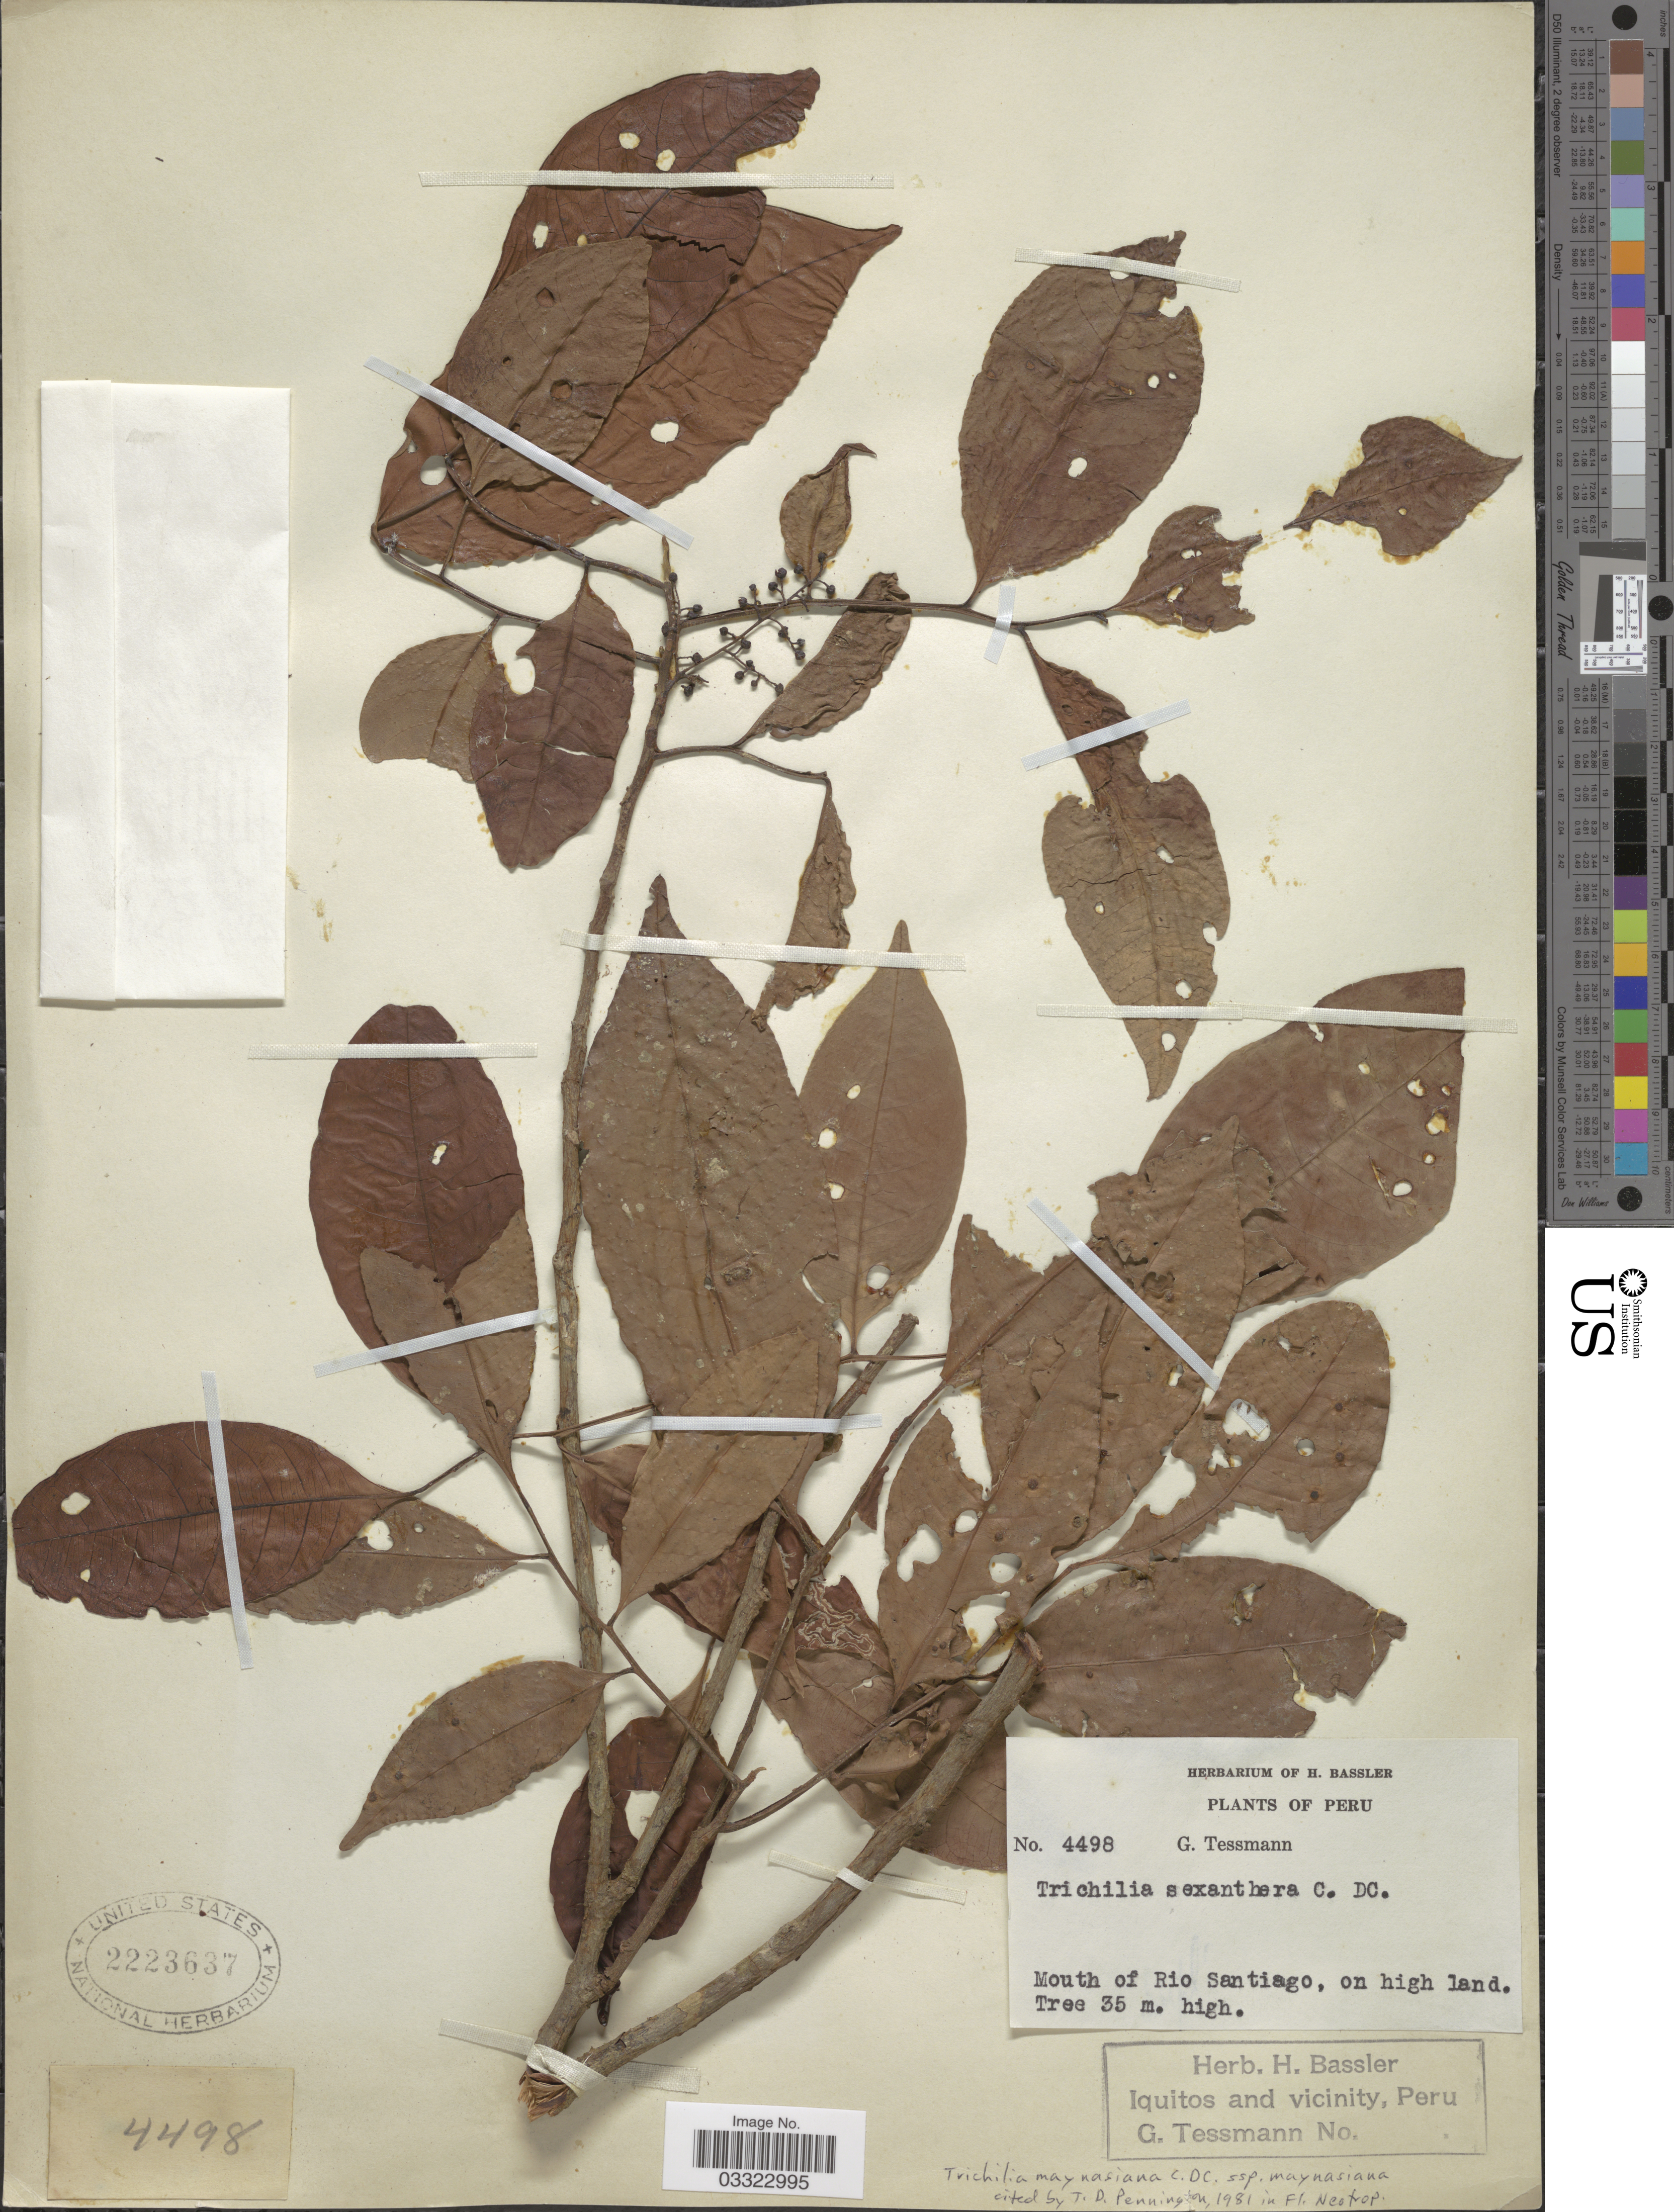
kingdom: Plantae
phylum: Tracheophyta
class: Magnoliopsida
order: Sapindales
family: Meliaceae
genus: Trichilia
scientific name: Trichilia maynasiana subsp. maynasiana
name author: C. DC.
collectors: G. Tessmann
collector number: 4498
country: Peru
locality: Mouth of Rio Santiago, on high land.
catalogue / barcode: US 2223637